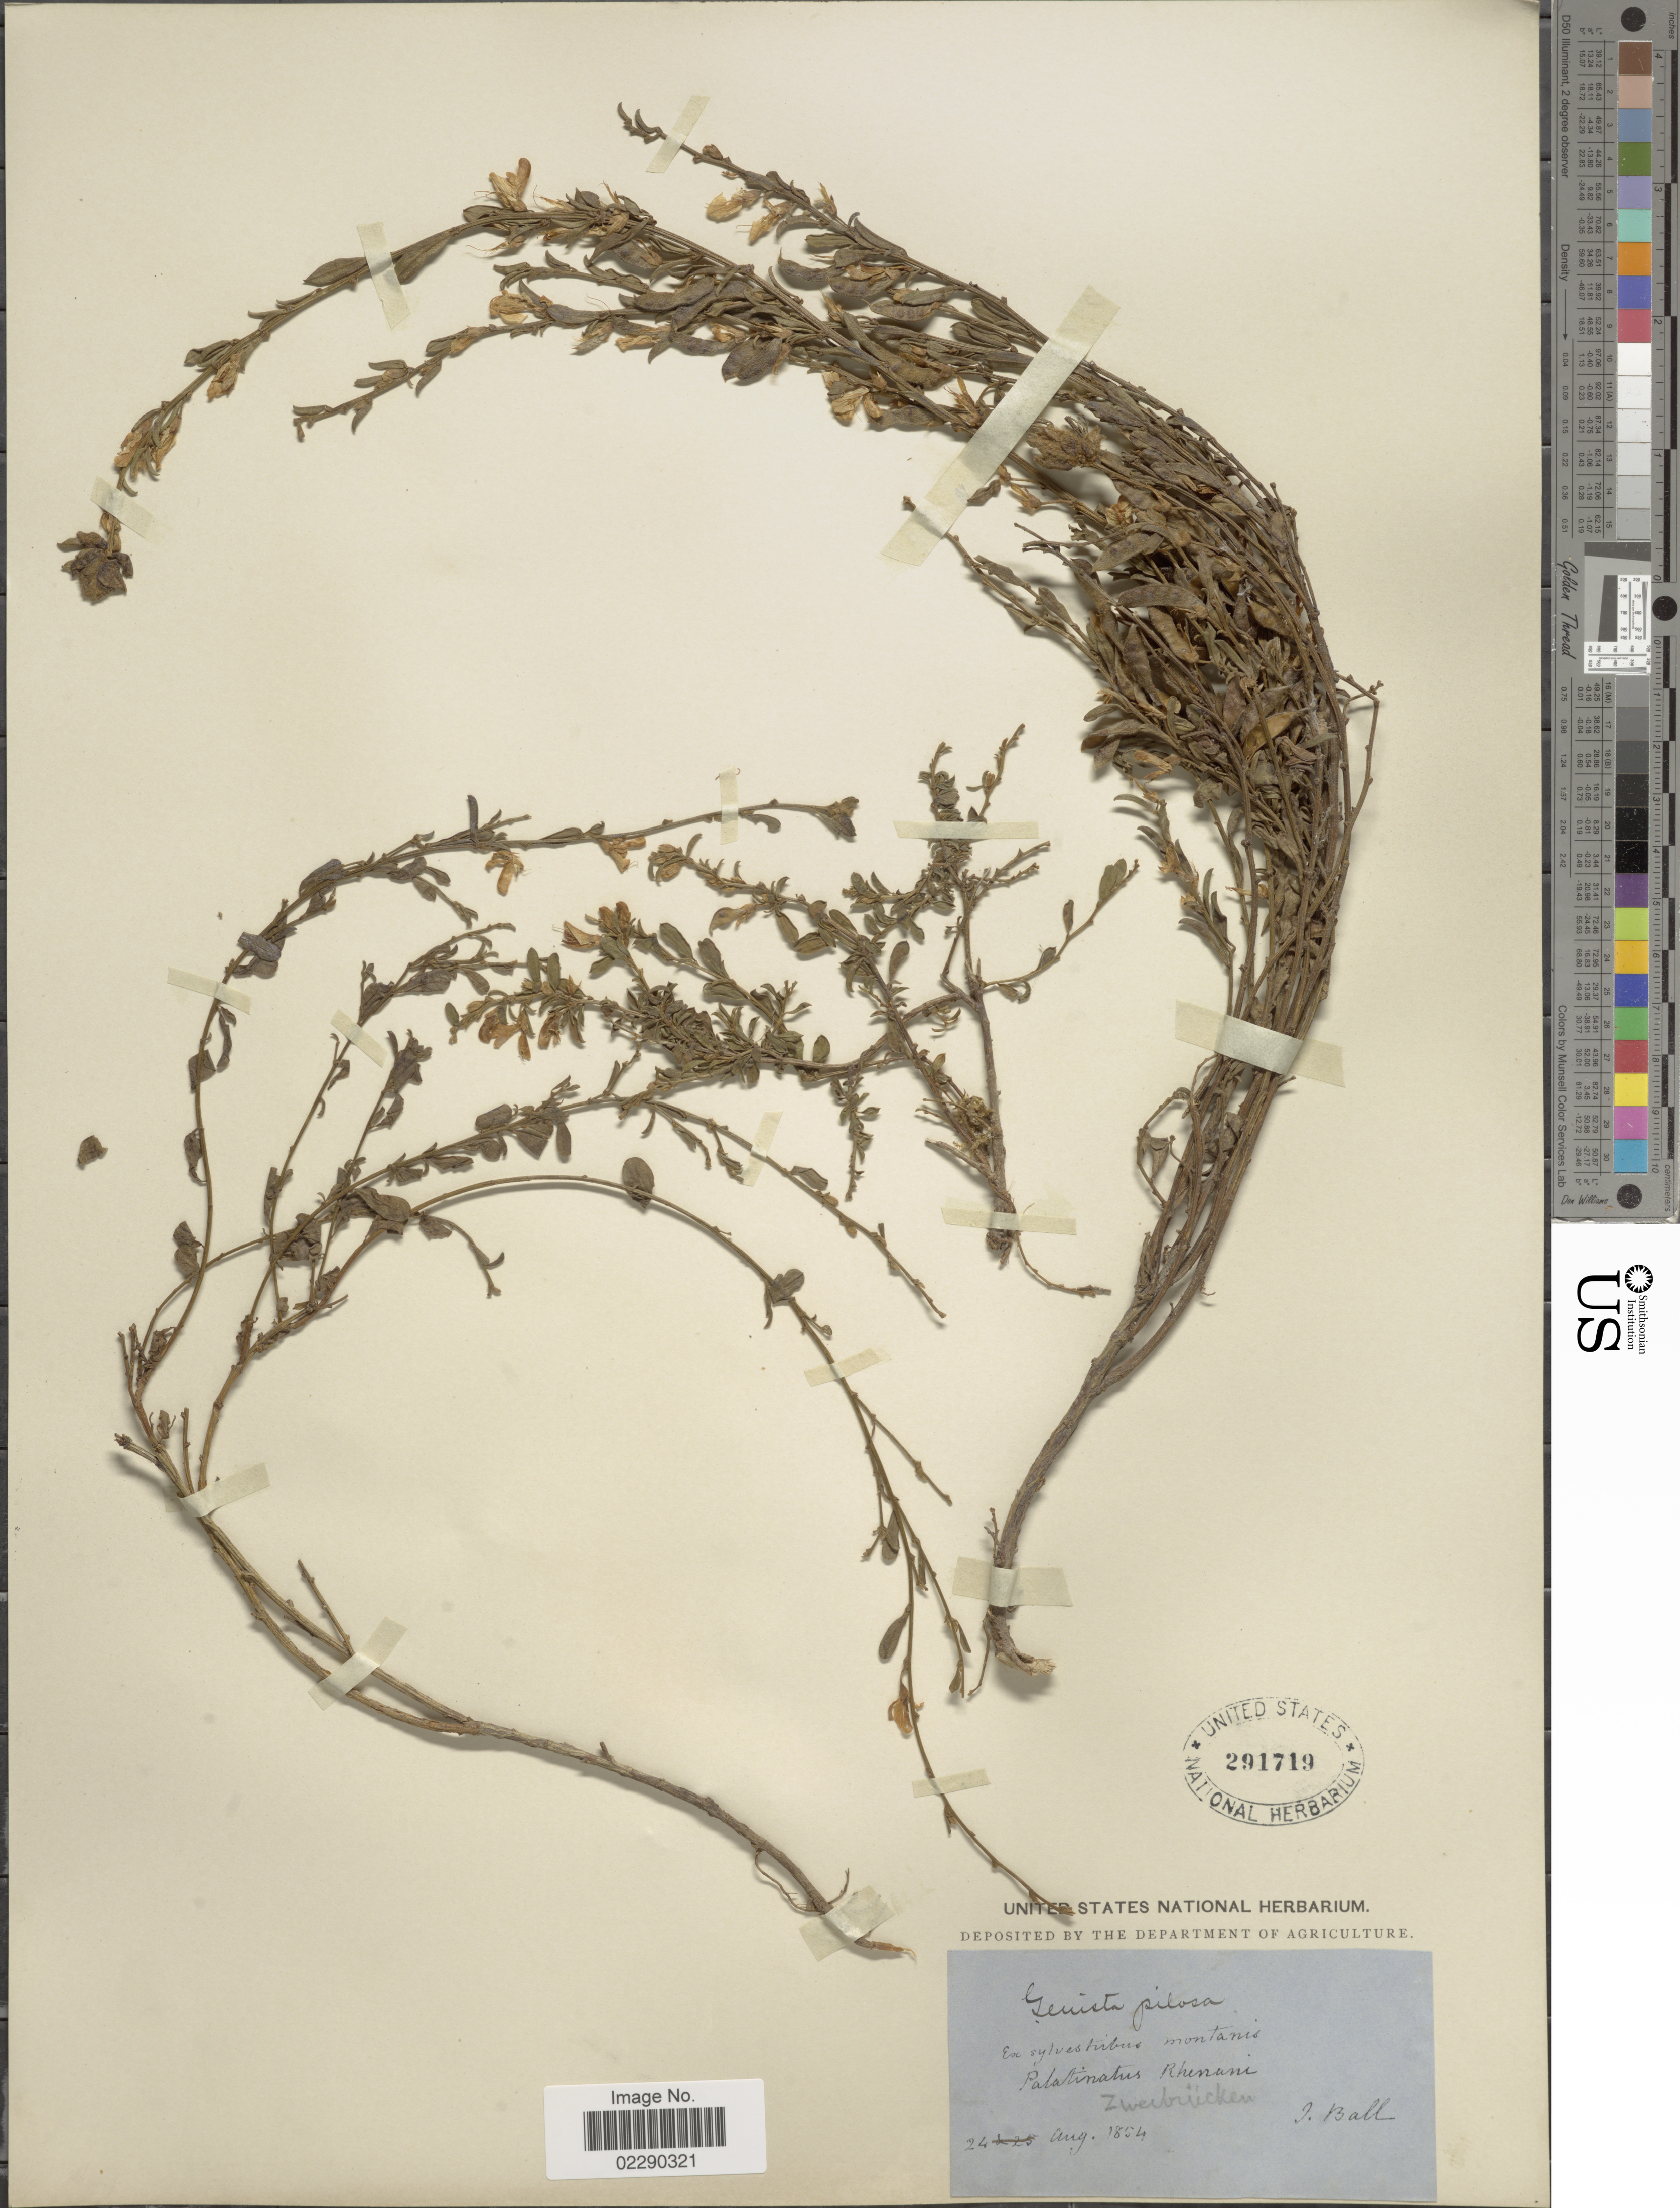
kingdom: Plantae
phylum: Tracheophyta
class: Magnoliopsida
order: Fabales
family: Fabaceae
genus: Genista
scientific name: Genista pilosa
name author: L.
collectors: J. Ball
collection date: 1854-08-24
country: Germany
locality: Palatinatus Rhenani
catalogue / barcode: US 291719